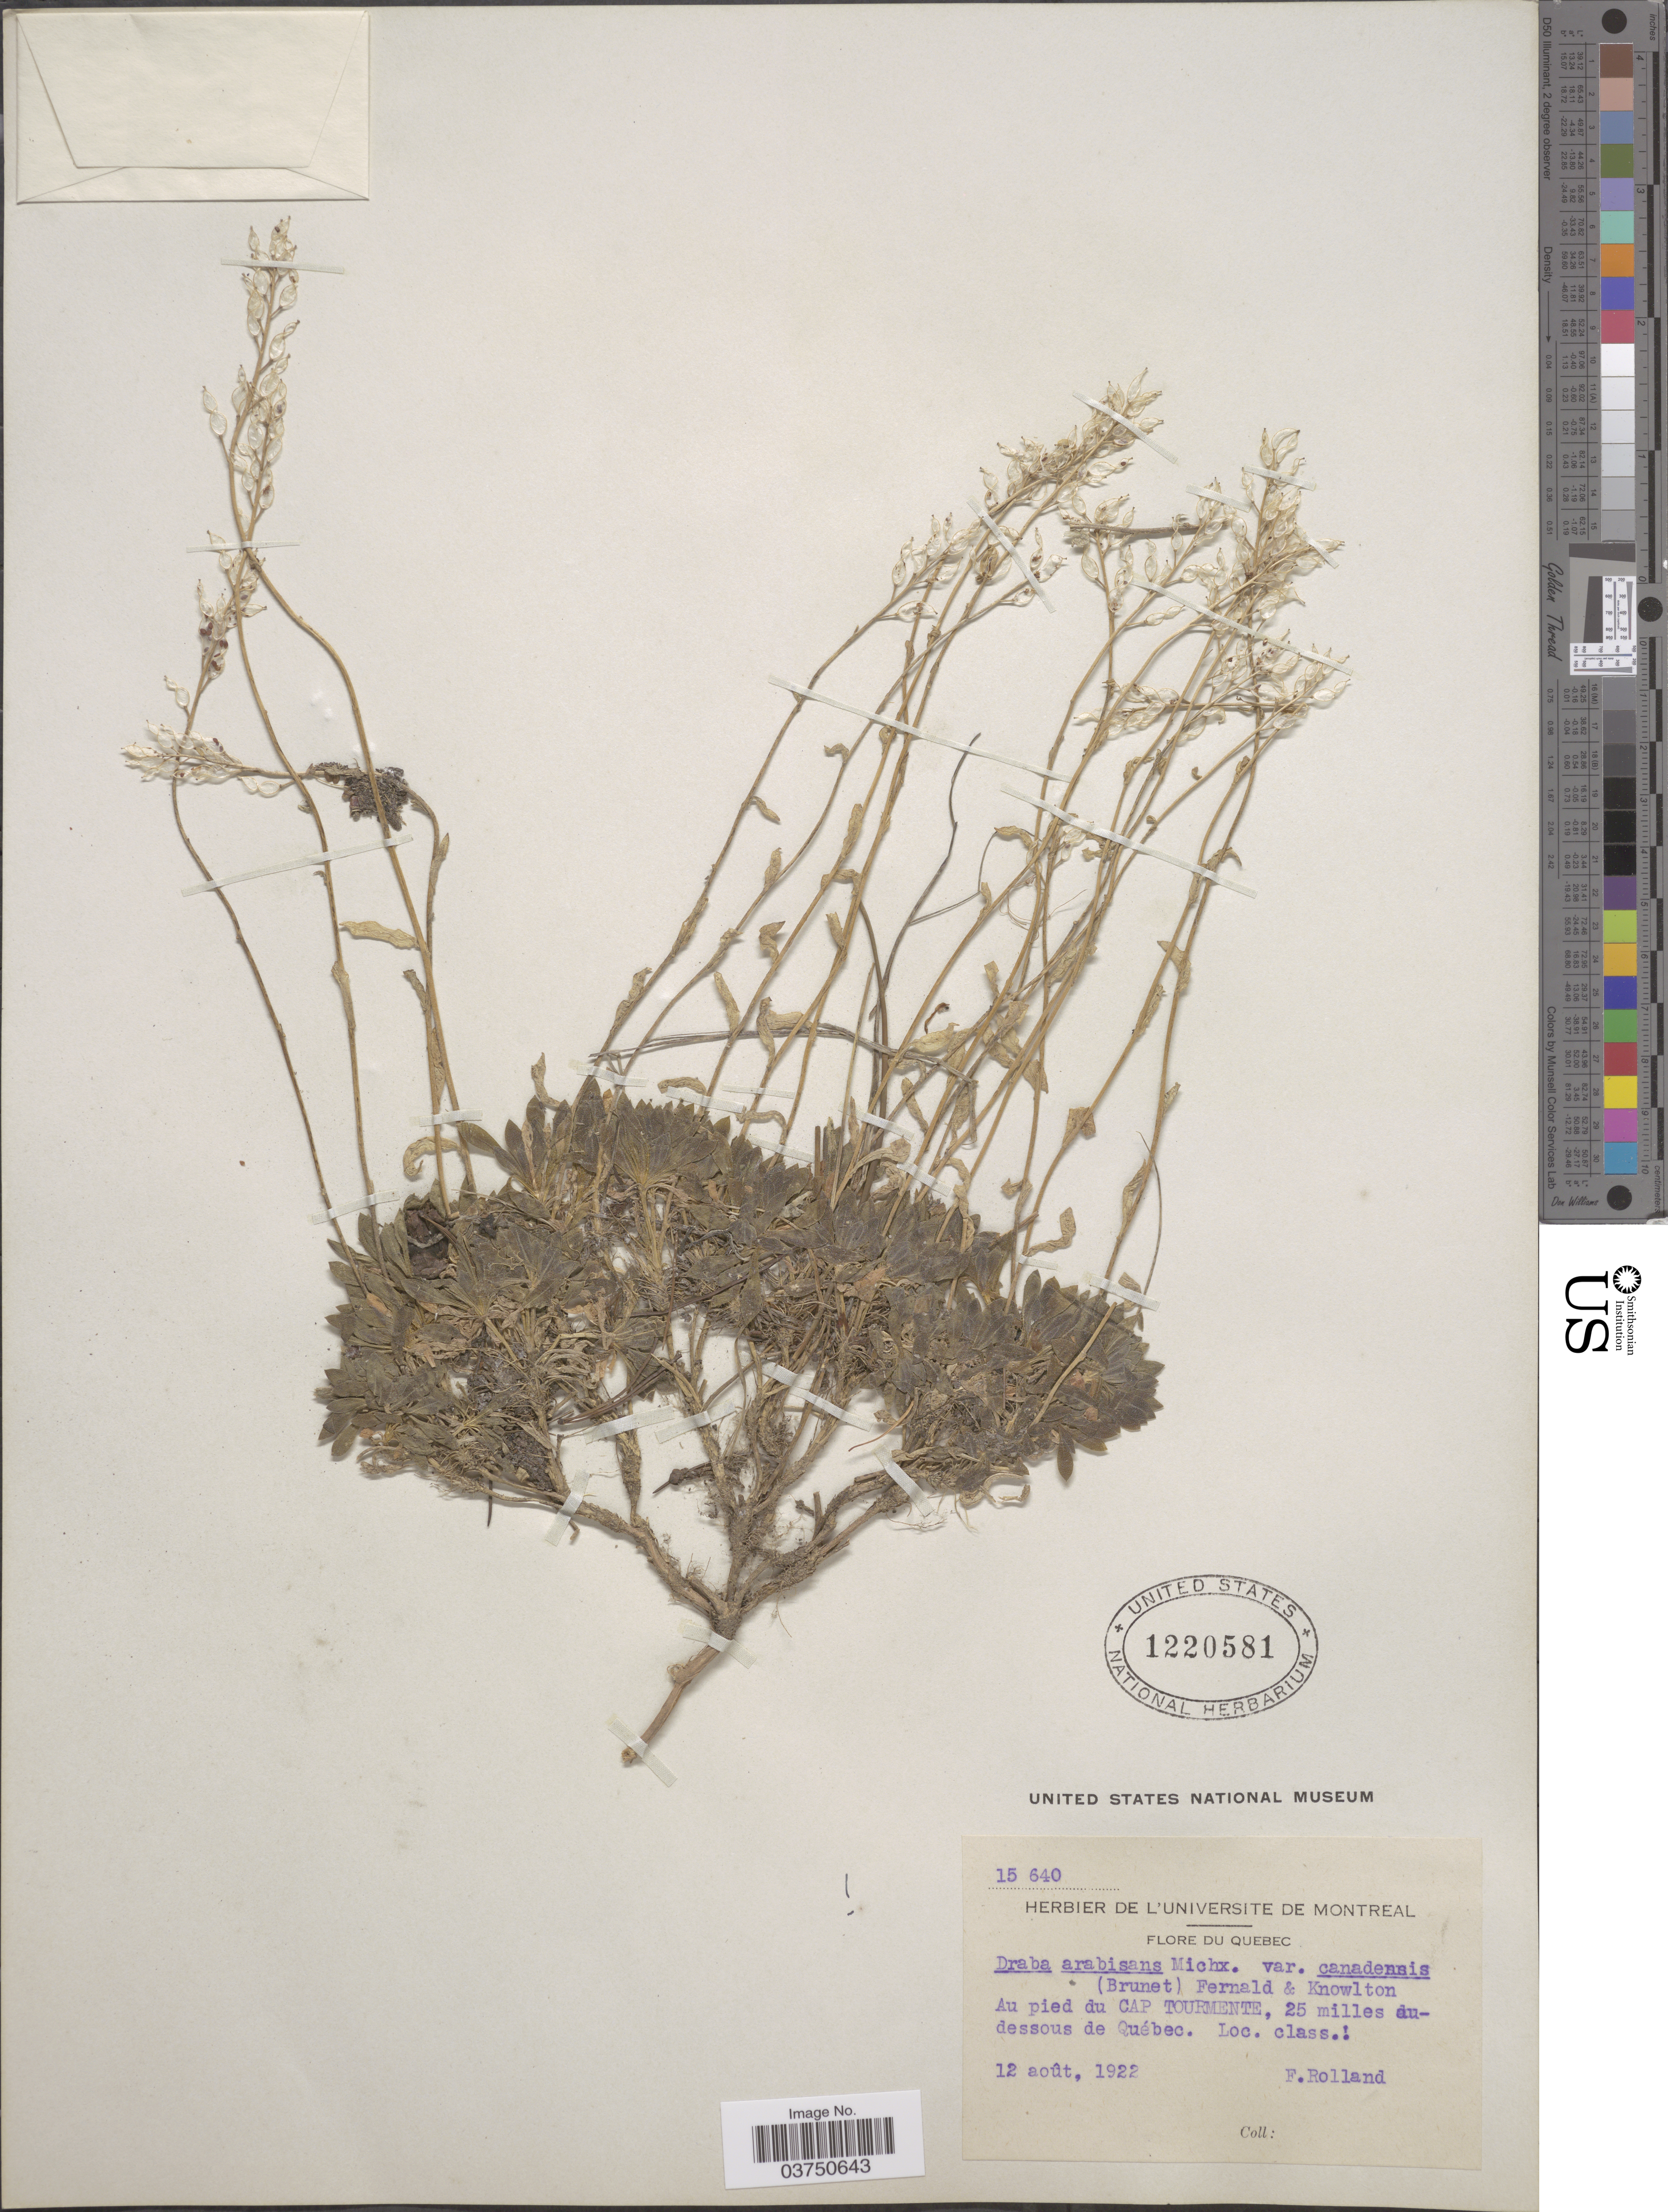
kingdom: Plantae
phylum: Tracheophyta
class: Magnoliopsida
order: Brassicales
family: Brassicaceae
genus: Draba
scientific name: Draba arabisans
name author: Michx.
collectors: F. Rolland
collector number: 15640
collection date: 1922-08-12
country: Canada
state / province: Quebec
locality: Au pied du Cap Tourmente, 25 milles au dessous de Québec.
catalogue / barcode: US 1220581